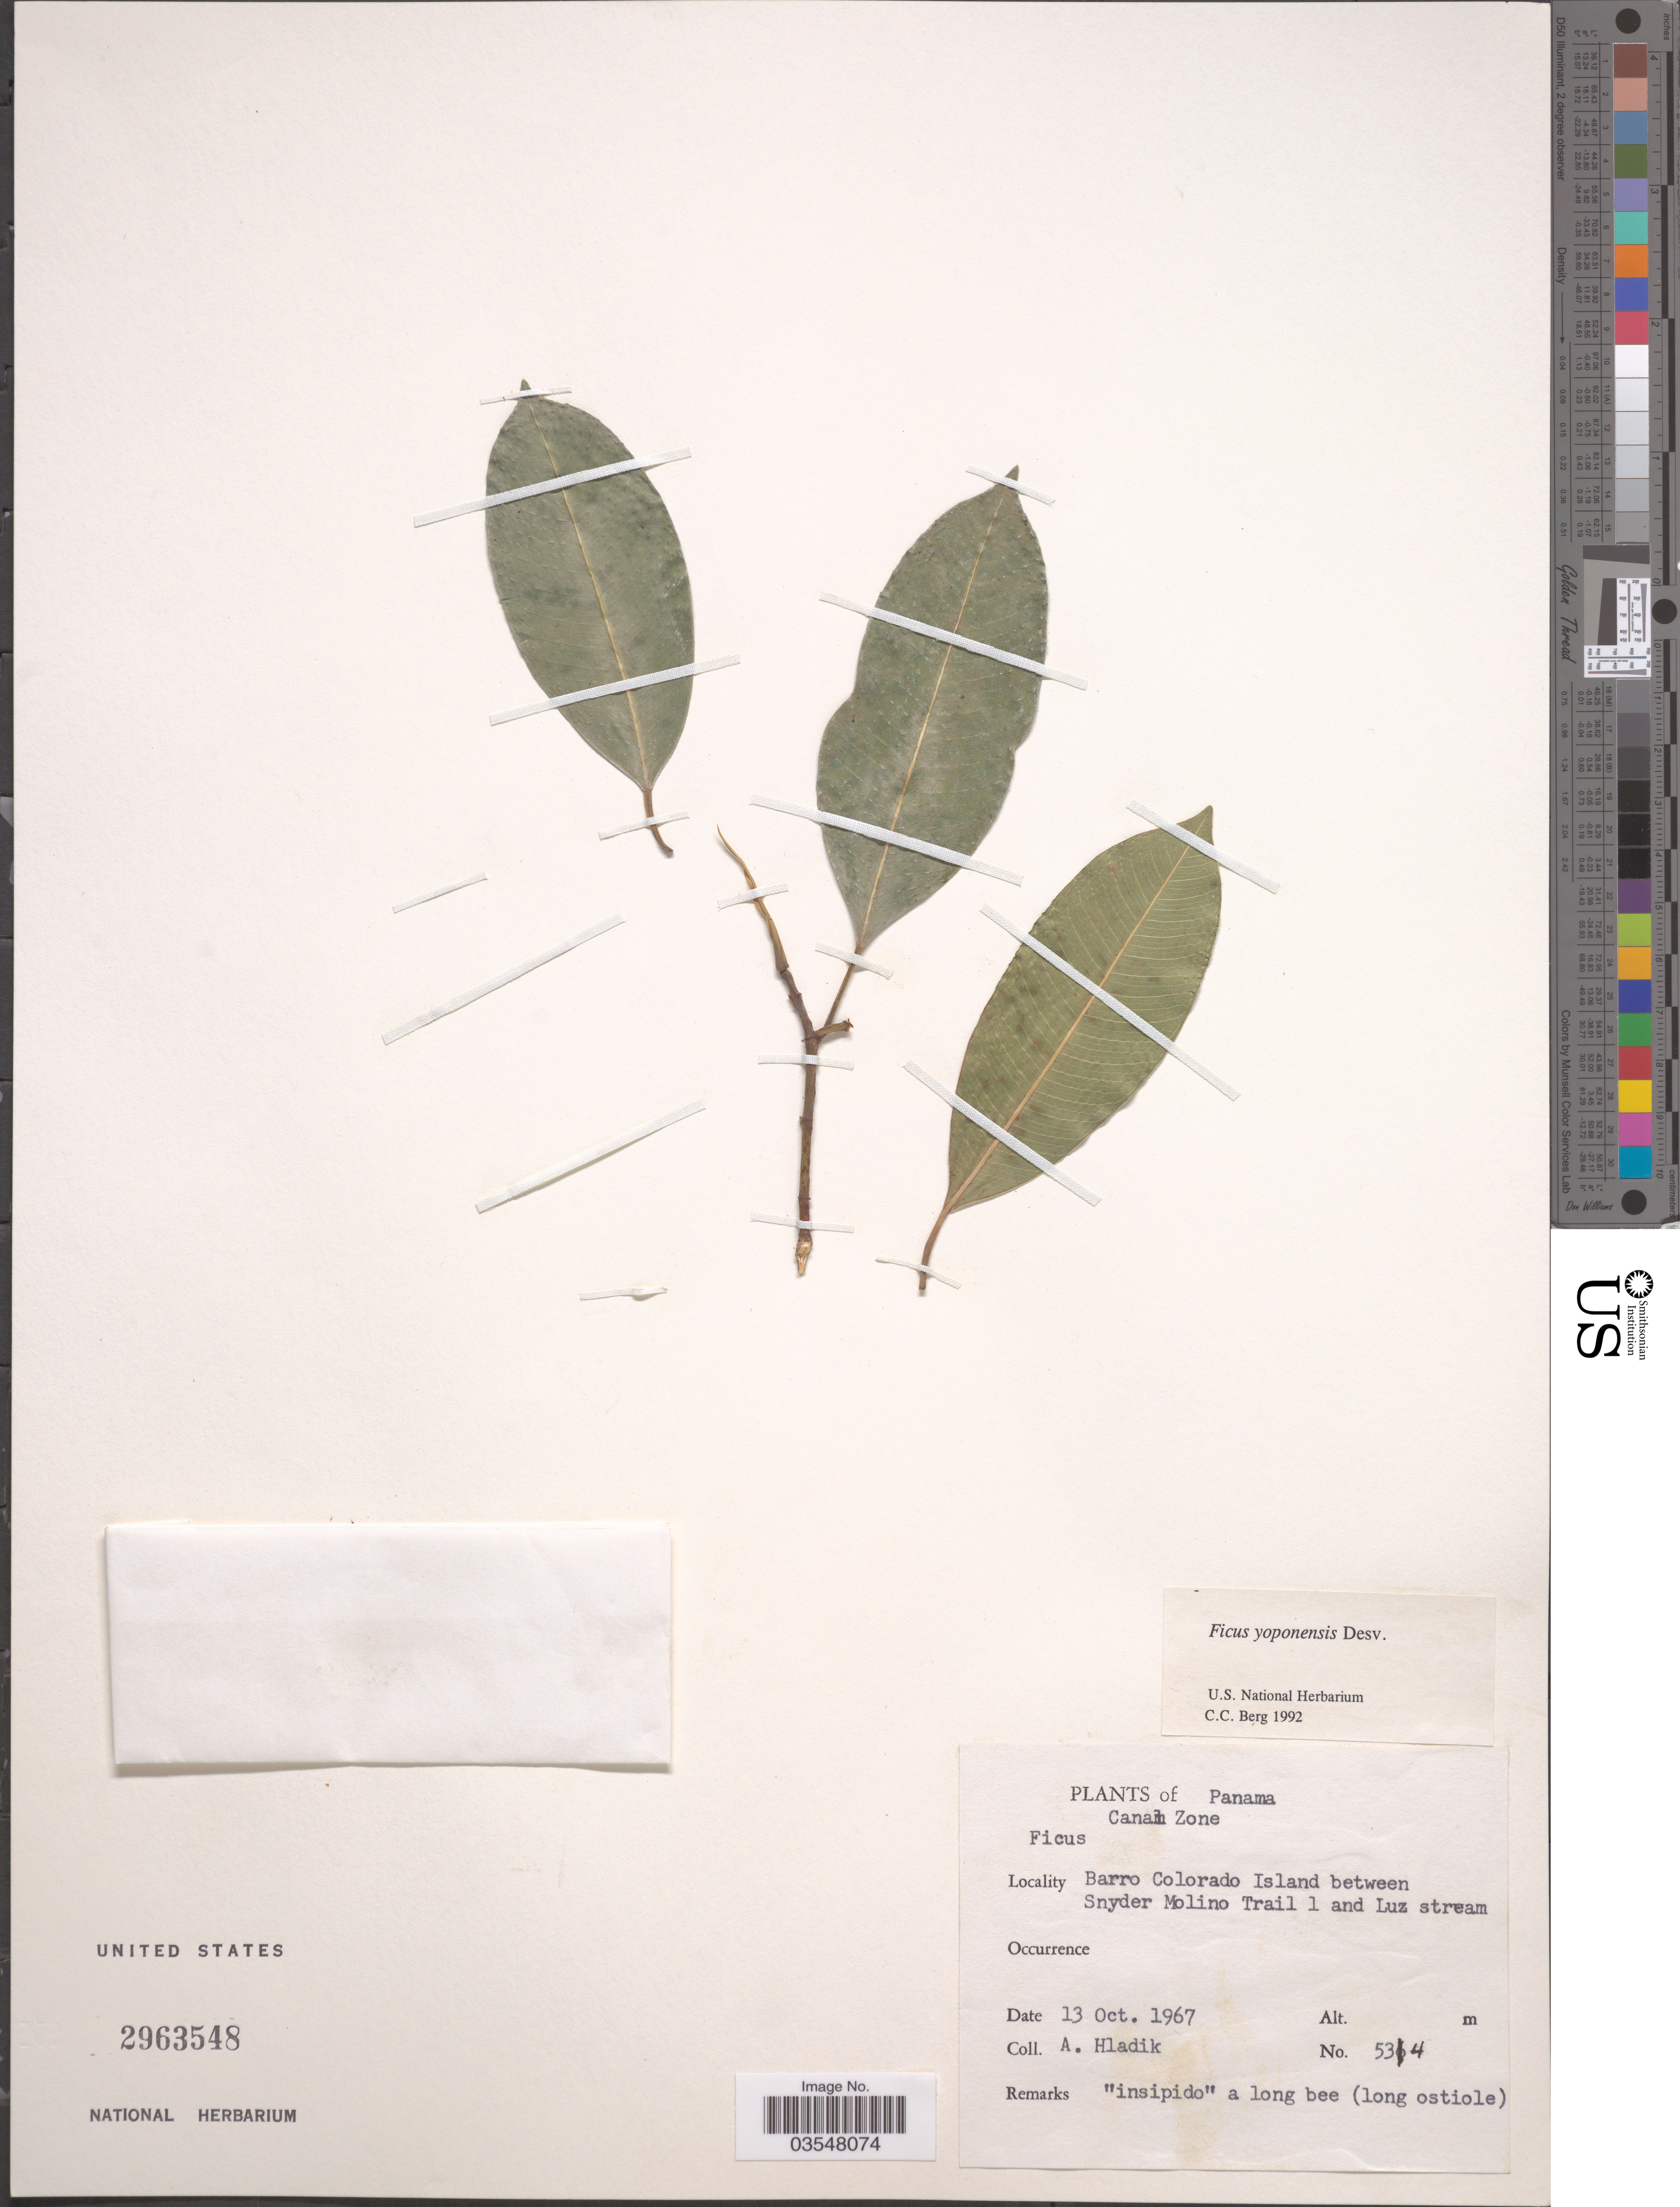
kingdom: Plantae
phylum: Tracheophyta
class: Magnoliopsida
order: Rosales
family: Moraceae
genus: Ficus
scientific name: Ficus yoponensis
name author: Desv.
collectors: A. Hladik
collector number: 5314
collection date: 1967-10-13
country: Panama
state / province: Panamá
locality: Canal Zone. Barro Colorado Island between Snyder Molino Trail 1 and Luz stream.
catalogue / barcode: US 2963548